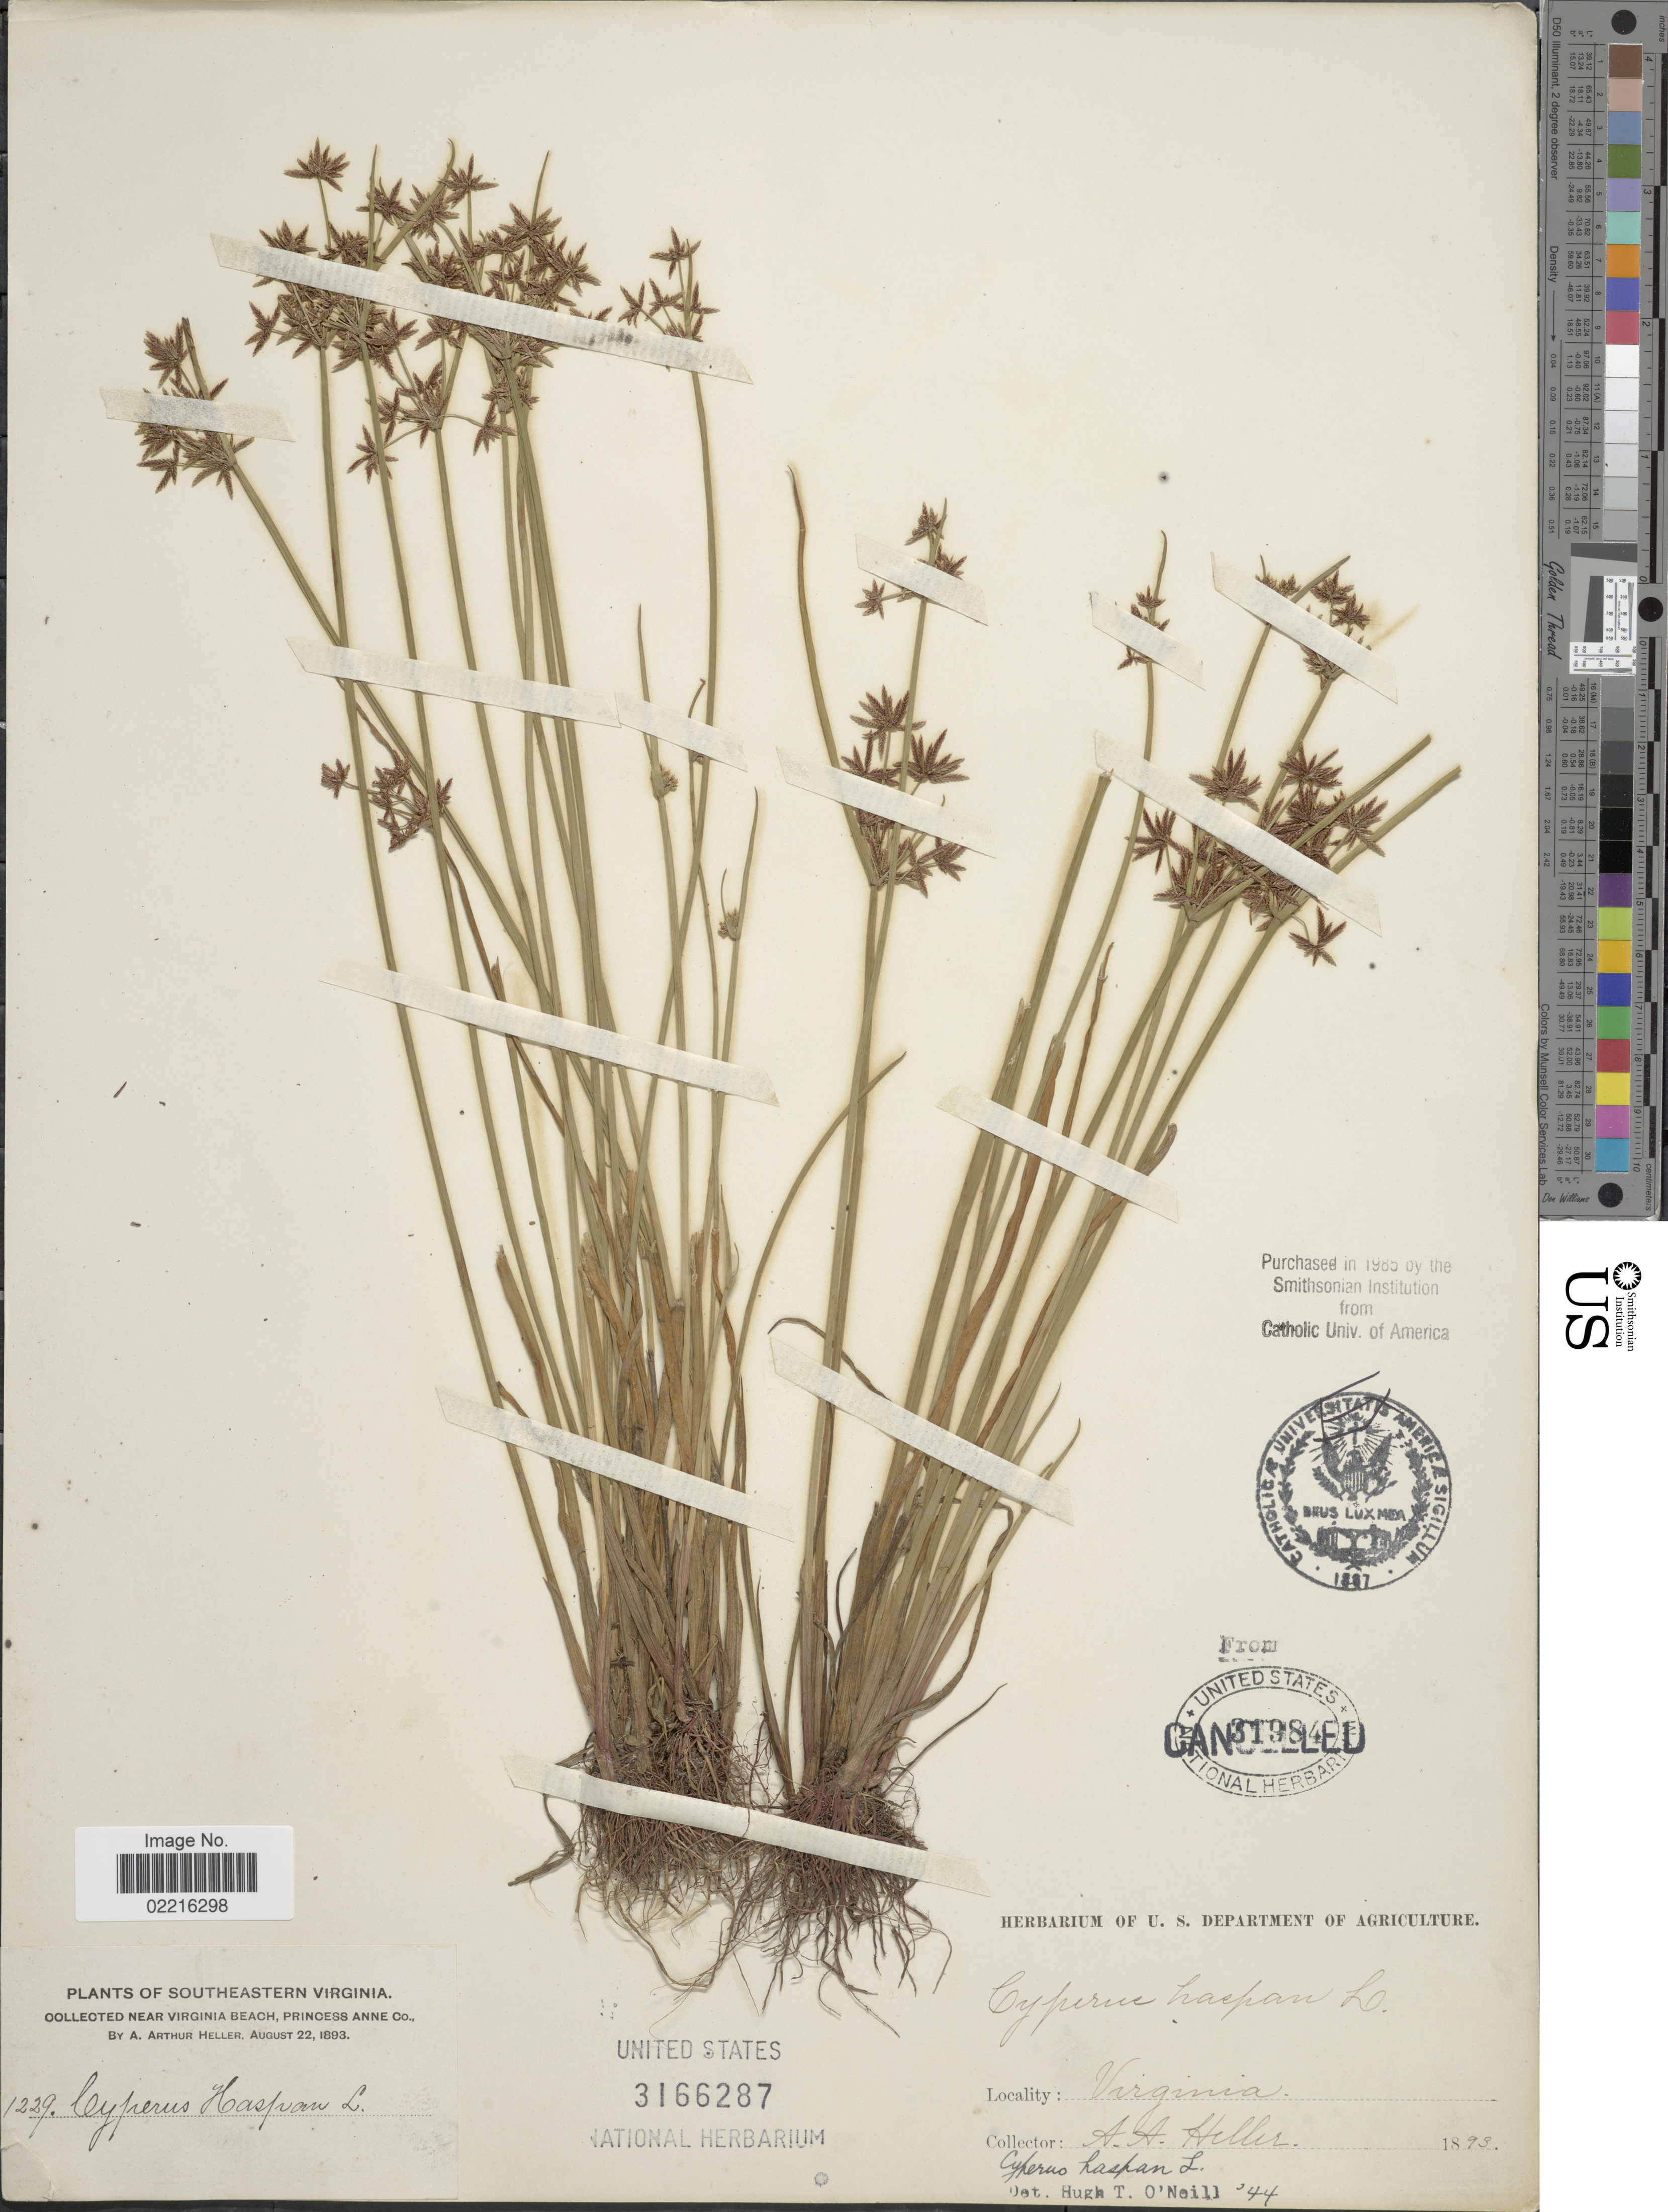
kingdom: Plantae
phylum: Tracheophyta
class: Liliopsida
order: Poales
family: Cyperaceae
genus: Cyperus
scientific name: Cyperus haspan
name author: L.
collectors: A. A. Heller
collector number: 1229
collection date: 1893-08-22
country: United States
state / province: Virginia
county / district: City of Virginia Beach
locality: Southeastern Virginia, near Virginia Beach, Princess Anne (=historic county name) County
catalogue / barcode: US 3166287